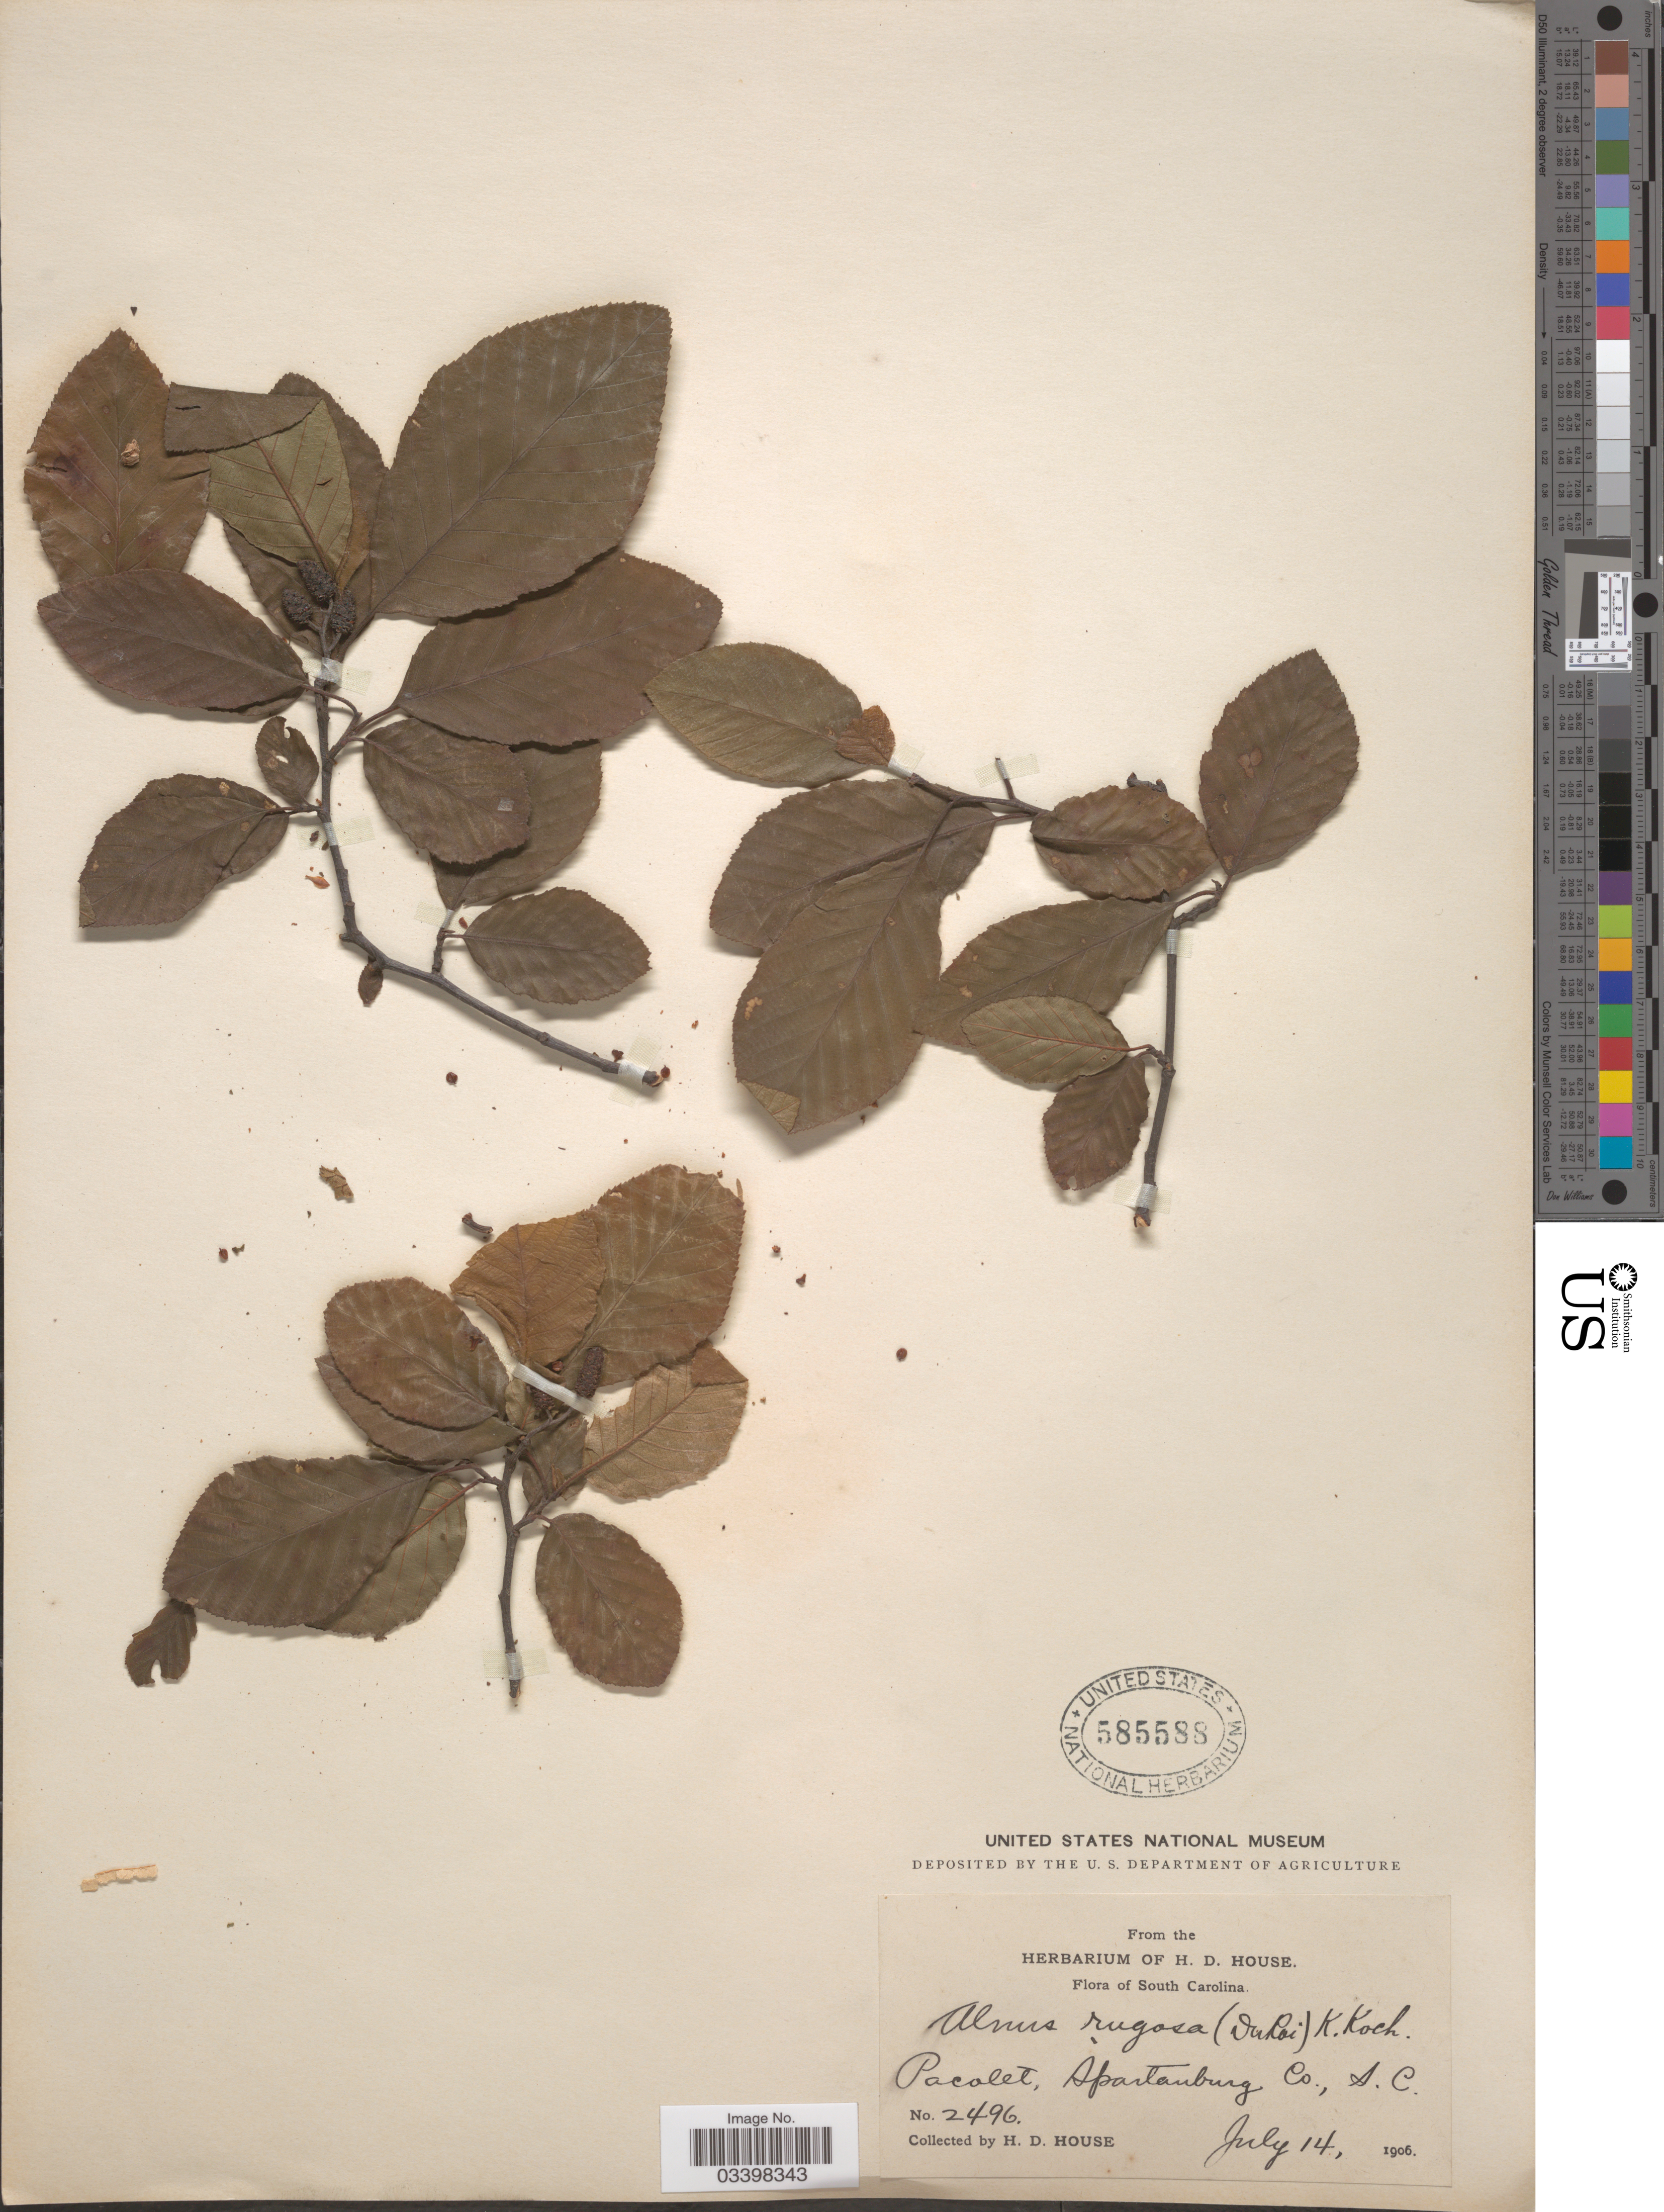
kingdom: Plantae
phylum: Tracheophyta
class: Magnoliopsida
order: Fagales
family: Betulaceae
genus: Alnus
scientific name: Alnus serrulata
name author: (Aiton) Willd.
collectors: H. D. House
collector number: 2496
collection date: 1906-07-14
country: United States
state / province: South Carolina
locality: Pacolet, Spartanburg Co.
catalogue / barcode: US 585588